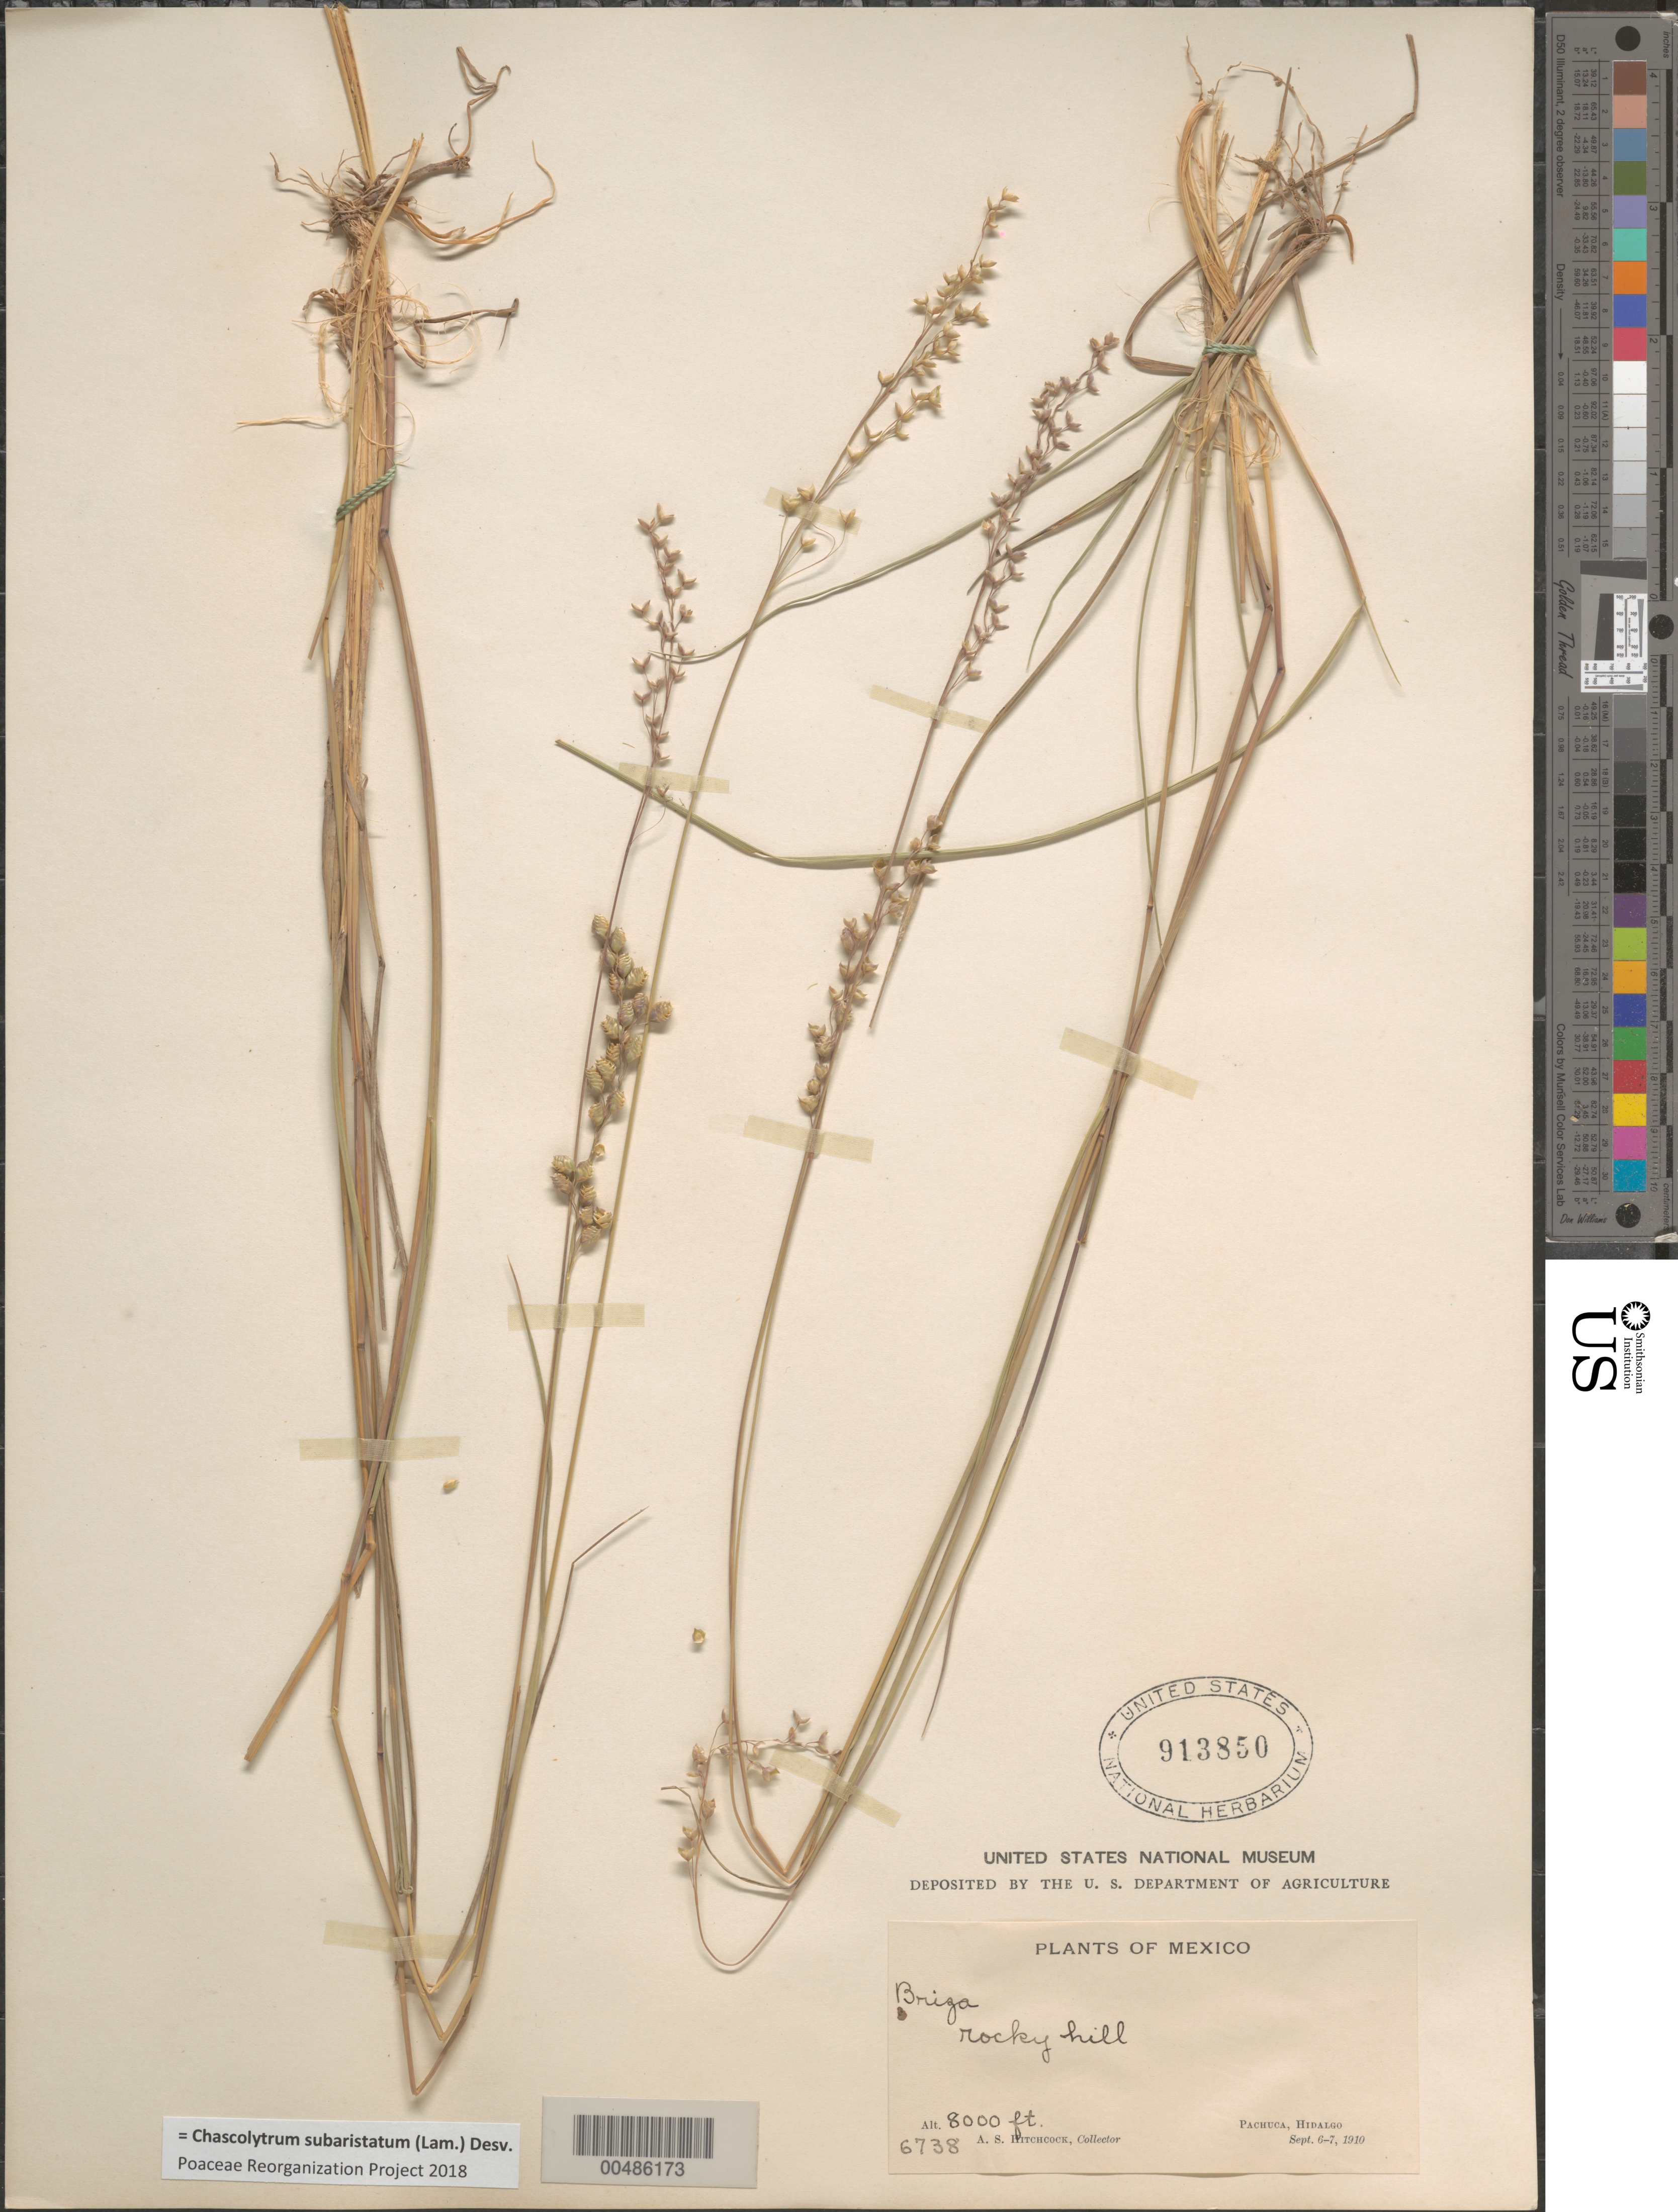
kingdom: Plantae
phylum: Tracheophyta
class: Liliopsida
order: Poales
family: Poaceae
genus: Chascolytrum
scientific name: Chascolytrum subaristatum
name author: (Lam.) Desv.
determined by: Poaceae Reorganization Project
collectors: A. S. Hitchcock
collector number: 6738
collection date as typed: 6 Sep 1910 to 7 Sep 1910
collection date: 1910-09-06/1910-09-07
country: Mexico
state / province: Hidalgo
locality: Pachuca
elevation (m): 2438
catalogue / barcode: US 913850